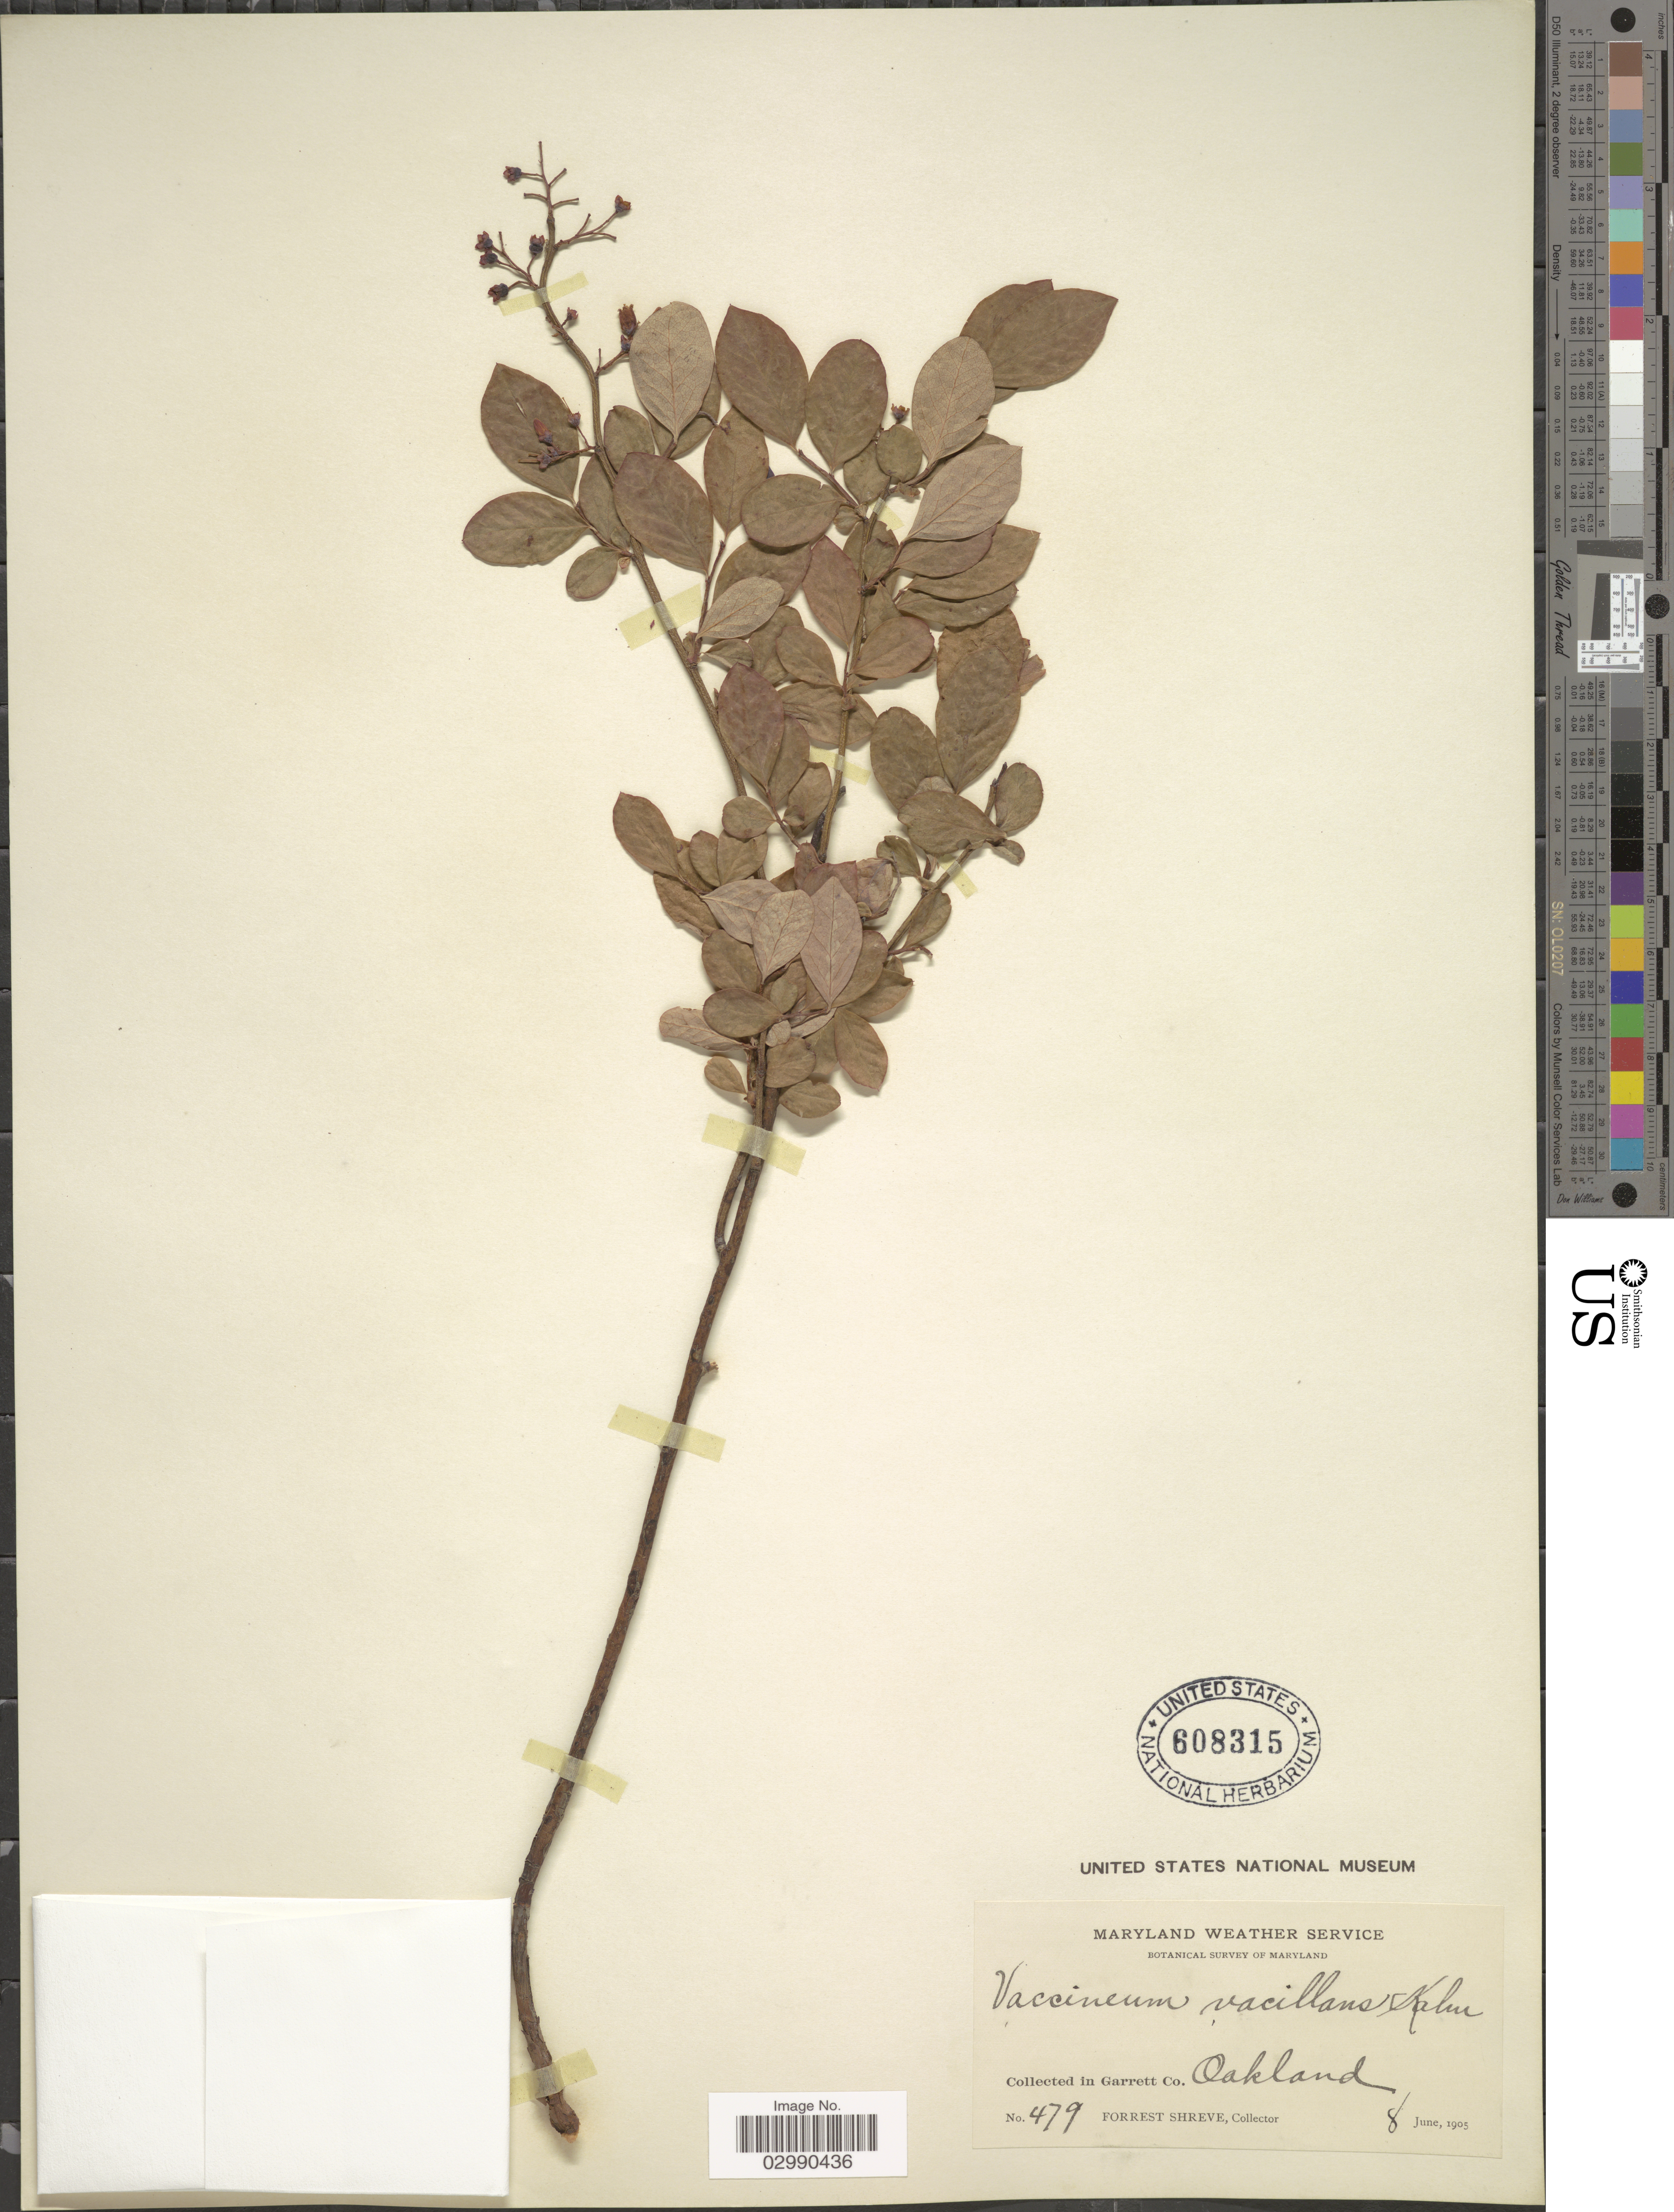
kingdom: Plantae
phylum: Tracheophyta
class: Magnoliopsida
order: Ericales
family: Ericaceae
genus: Vaccinium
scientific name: Vaccinium vacillans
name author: Kalm ex Torr.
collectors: F. Shreve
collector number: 479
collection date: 1905-06-08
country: United States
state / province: Maryland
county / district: Garrett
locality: In Garrett Co. Oakland.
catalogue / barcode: US 608315